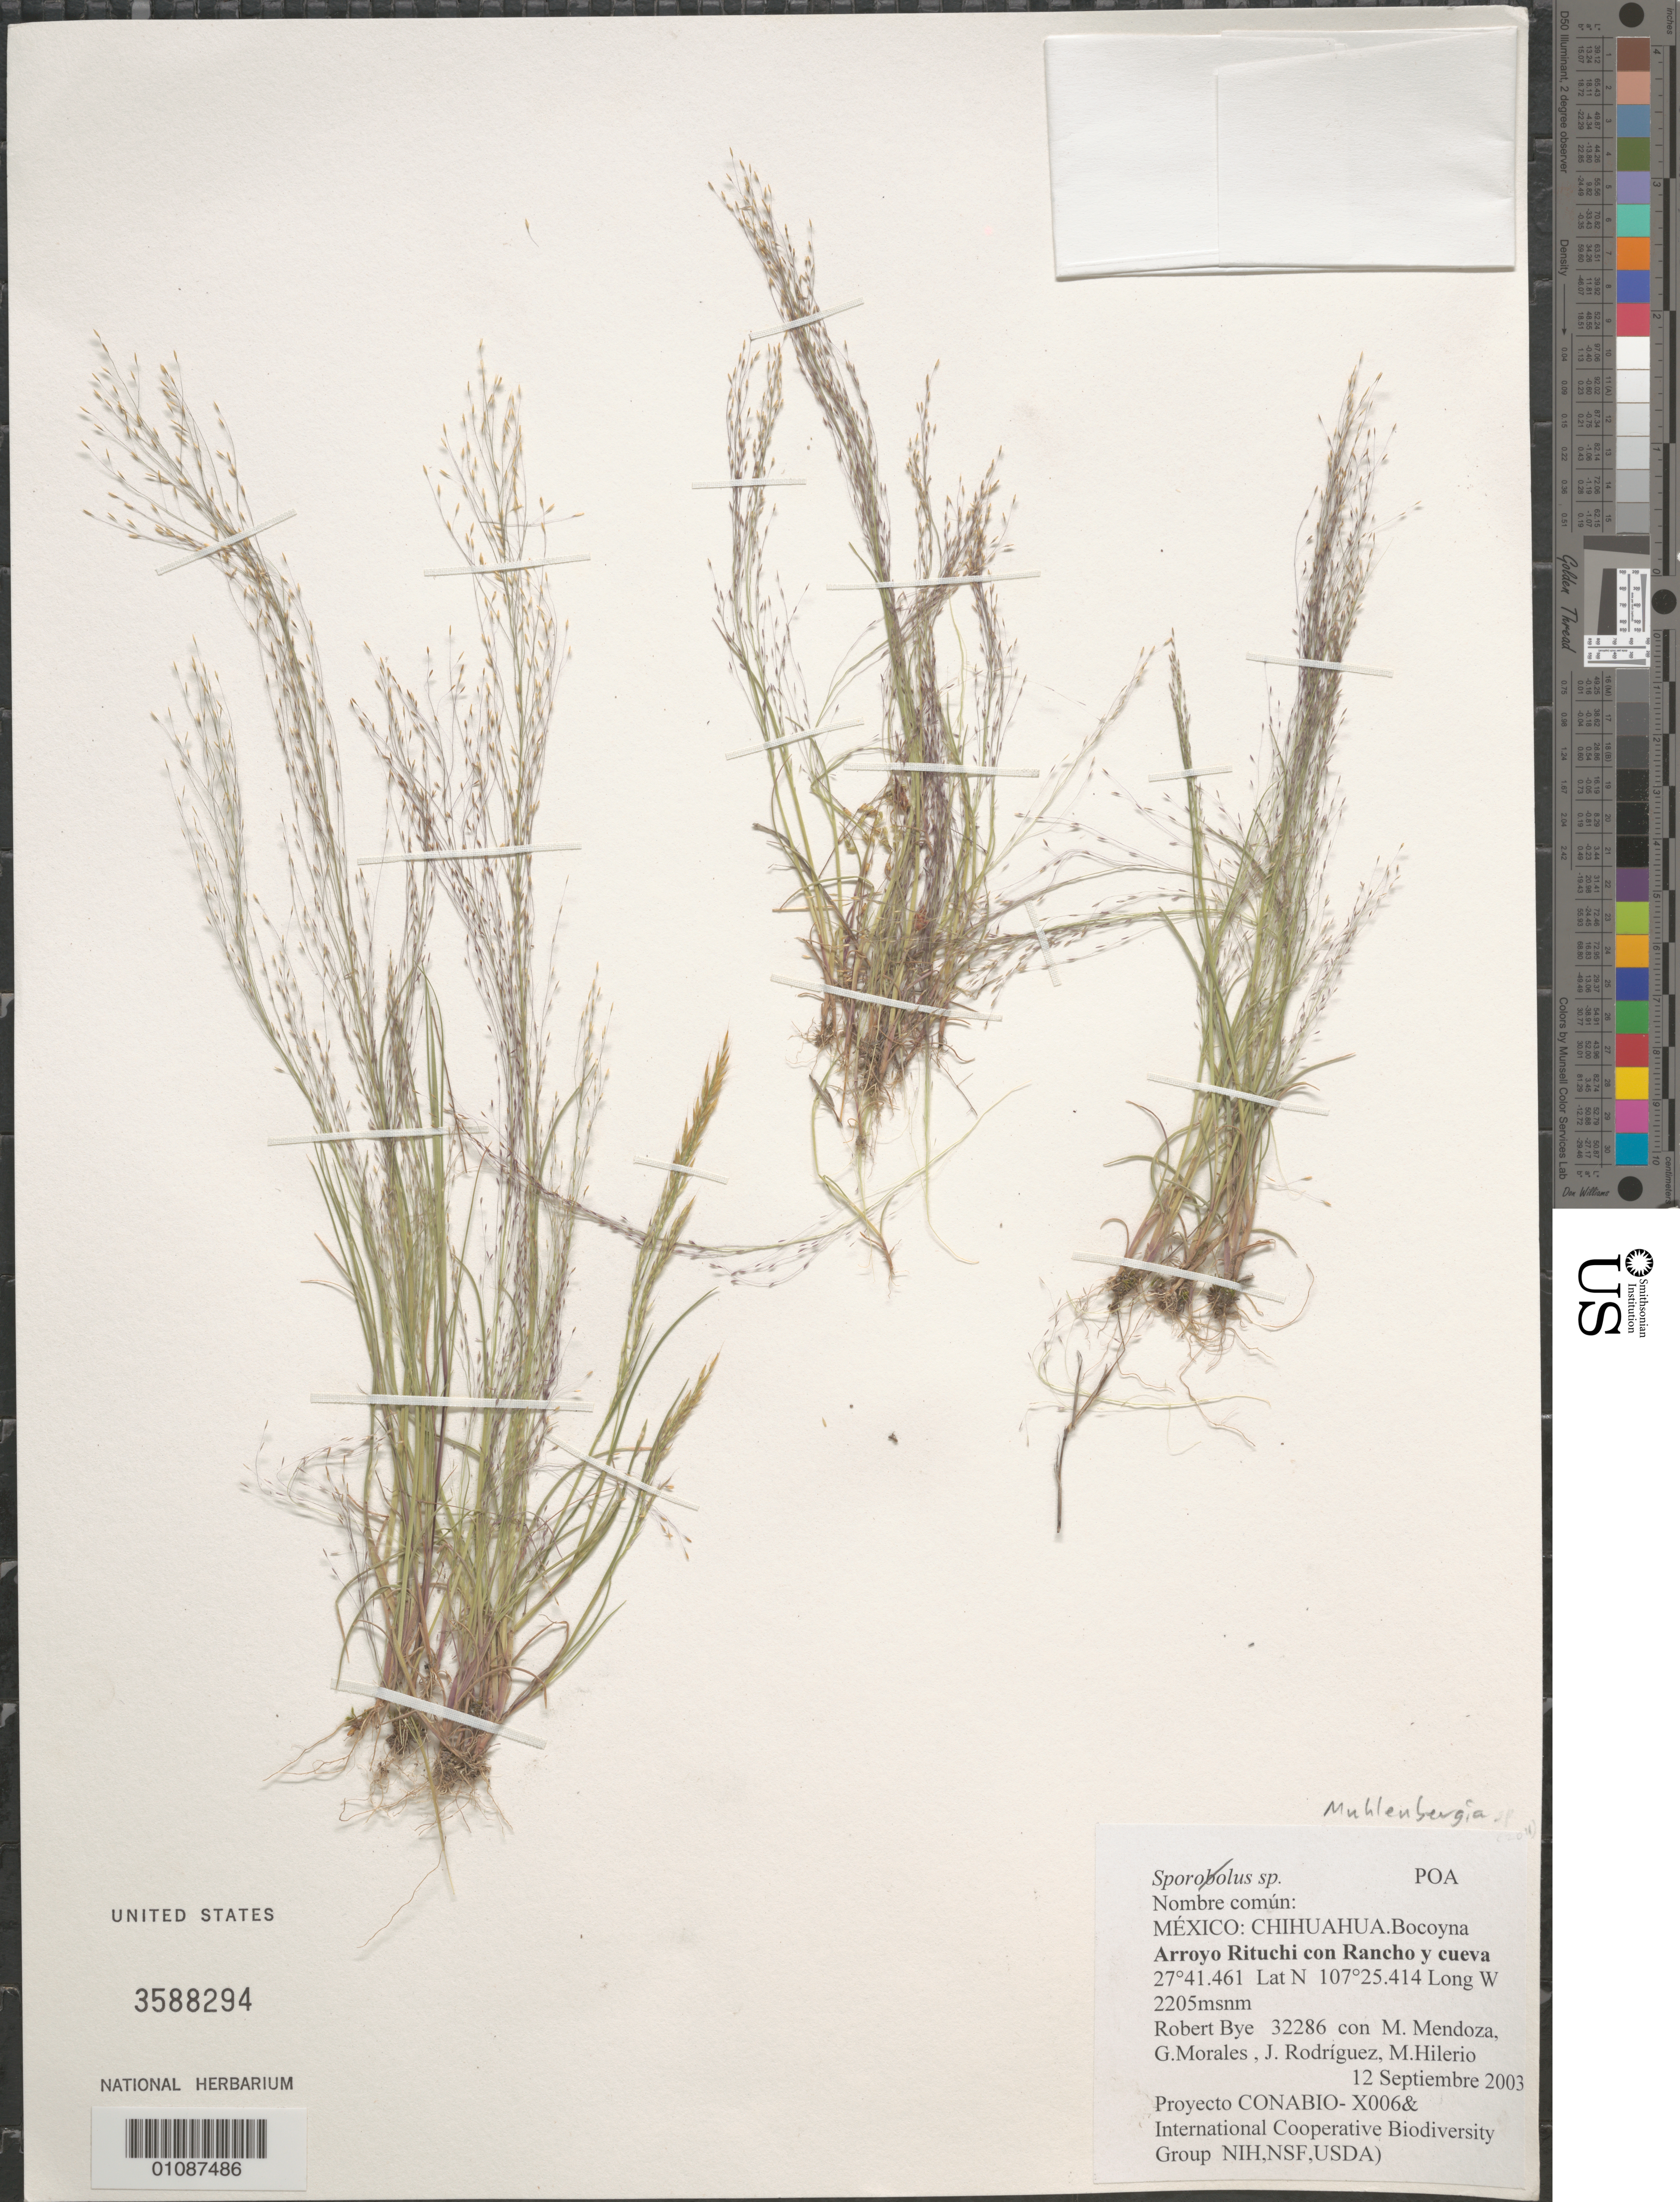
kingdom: Plantae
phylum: Tracheophyta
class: Liliopsida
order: Poales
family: Poaceae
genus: Muhlenbergia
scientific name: Muhlenbergia sp.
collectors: R. A. Bye, M. Mendoza Garcia, G. Morales, J. Rodríguez & M. Hilerio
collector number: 32286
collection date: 2003-09-12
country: Mexico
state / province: Chihuahua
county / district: Bocoyna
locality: Arooyo Rituchi con Rancho y cueva.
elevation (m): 2205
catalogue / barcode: US 3588294